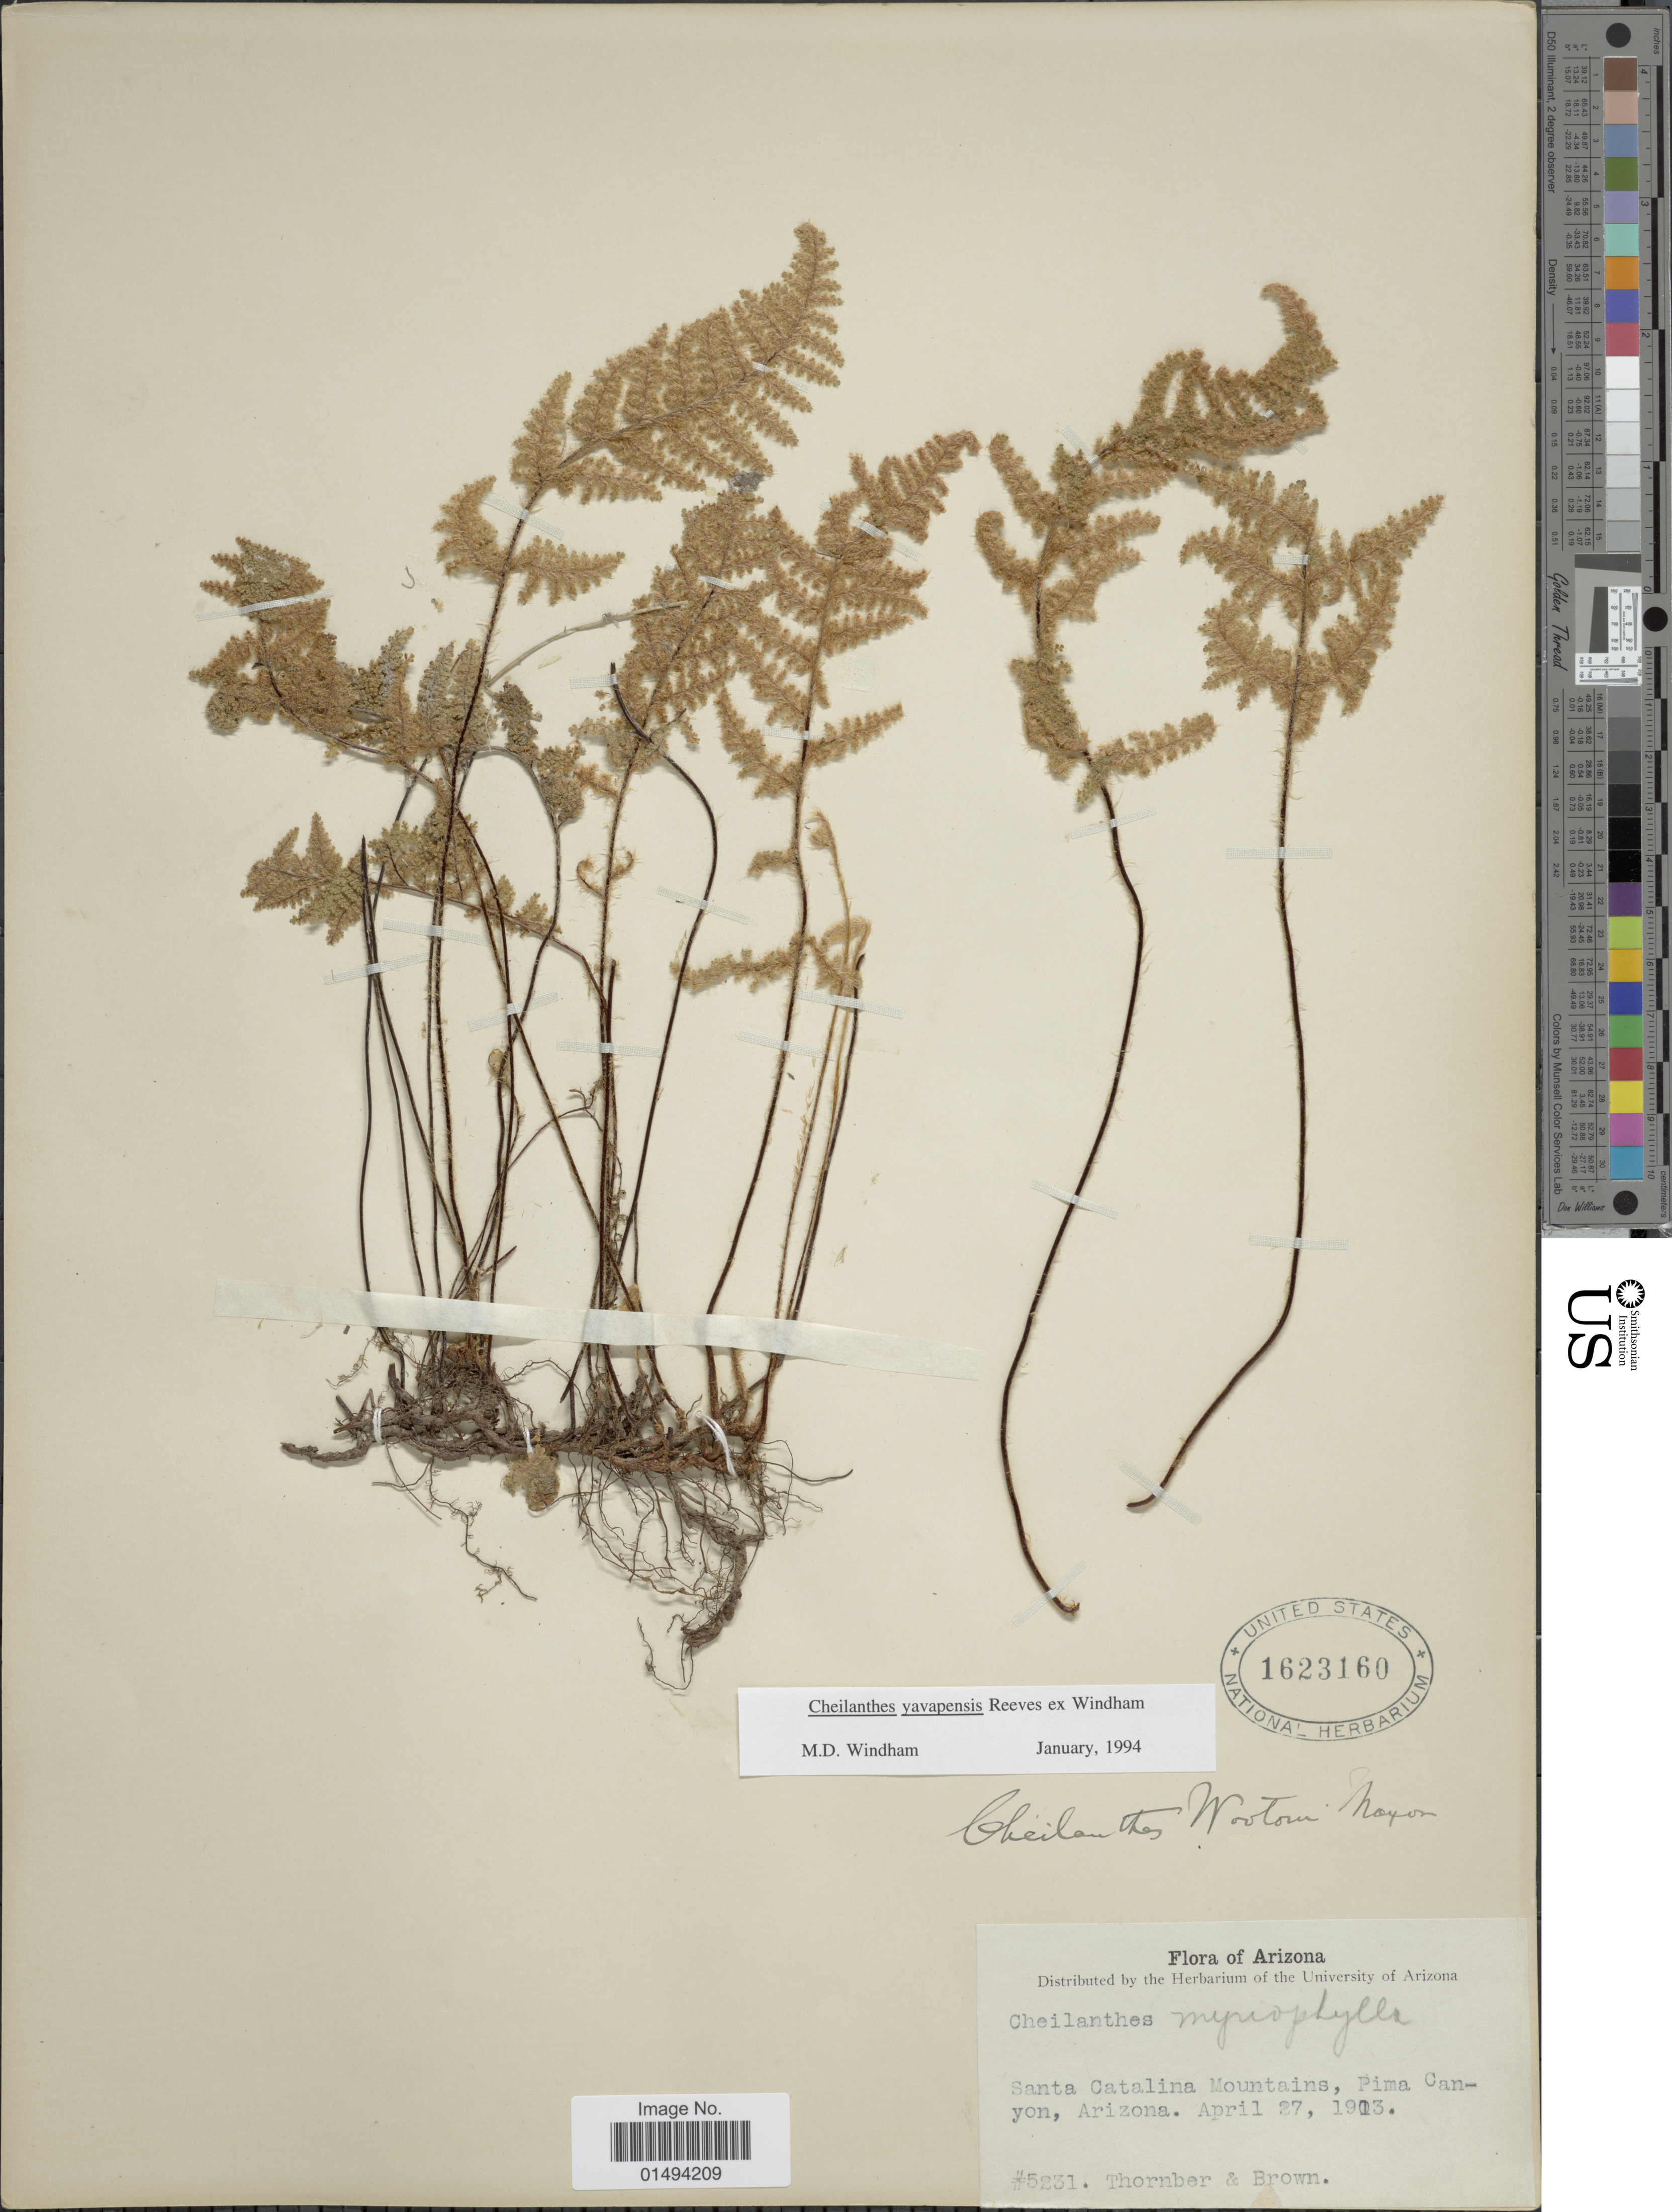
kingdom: Plantae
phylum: Tracheophyta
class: Polypodiopsida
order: Polypodiales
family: Pteridaceae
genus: Myriopteris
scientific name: Myriopteris yavapensis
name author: (T. Reeves ex Windham) Grusz & Windham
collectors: -. Thornberg & -- Brown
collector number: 5231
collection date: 1913-04-27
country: United States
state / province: Arizona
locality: Arizona, Santa Catalina Mountains, Pima Canyon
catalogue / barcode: US 1623160